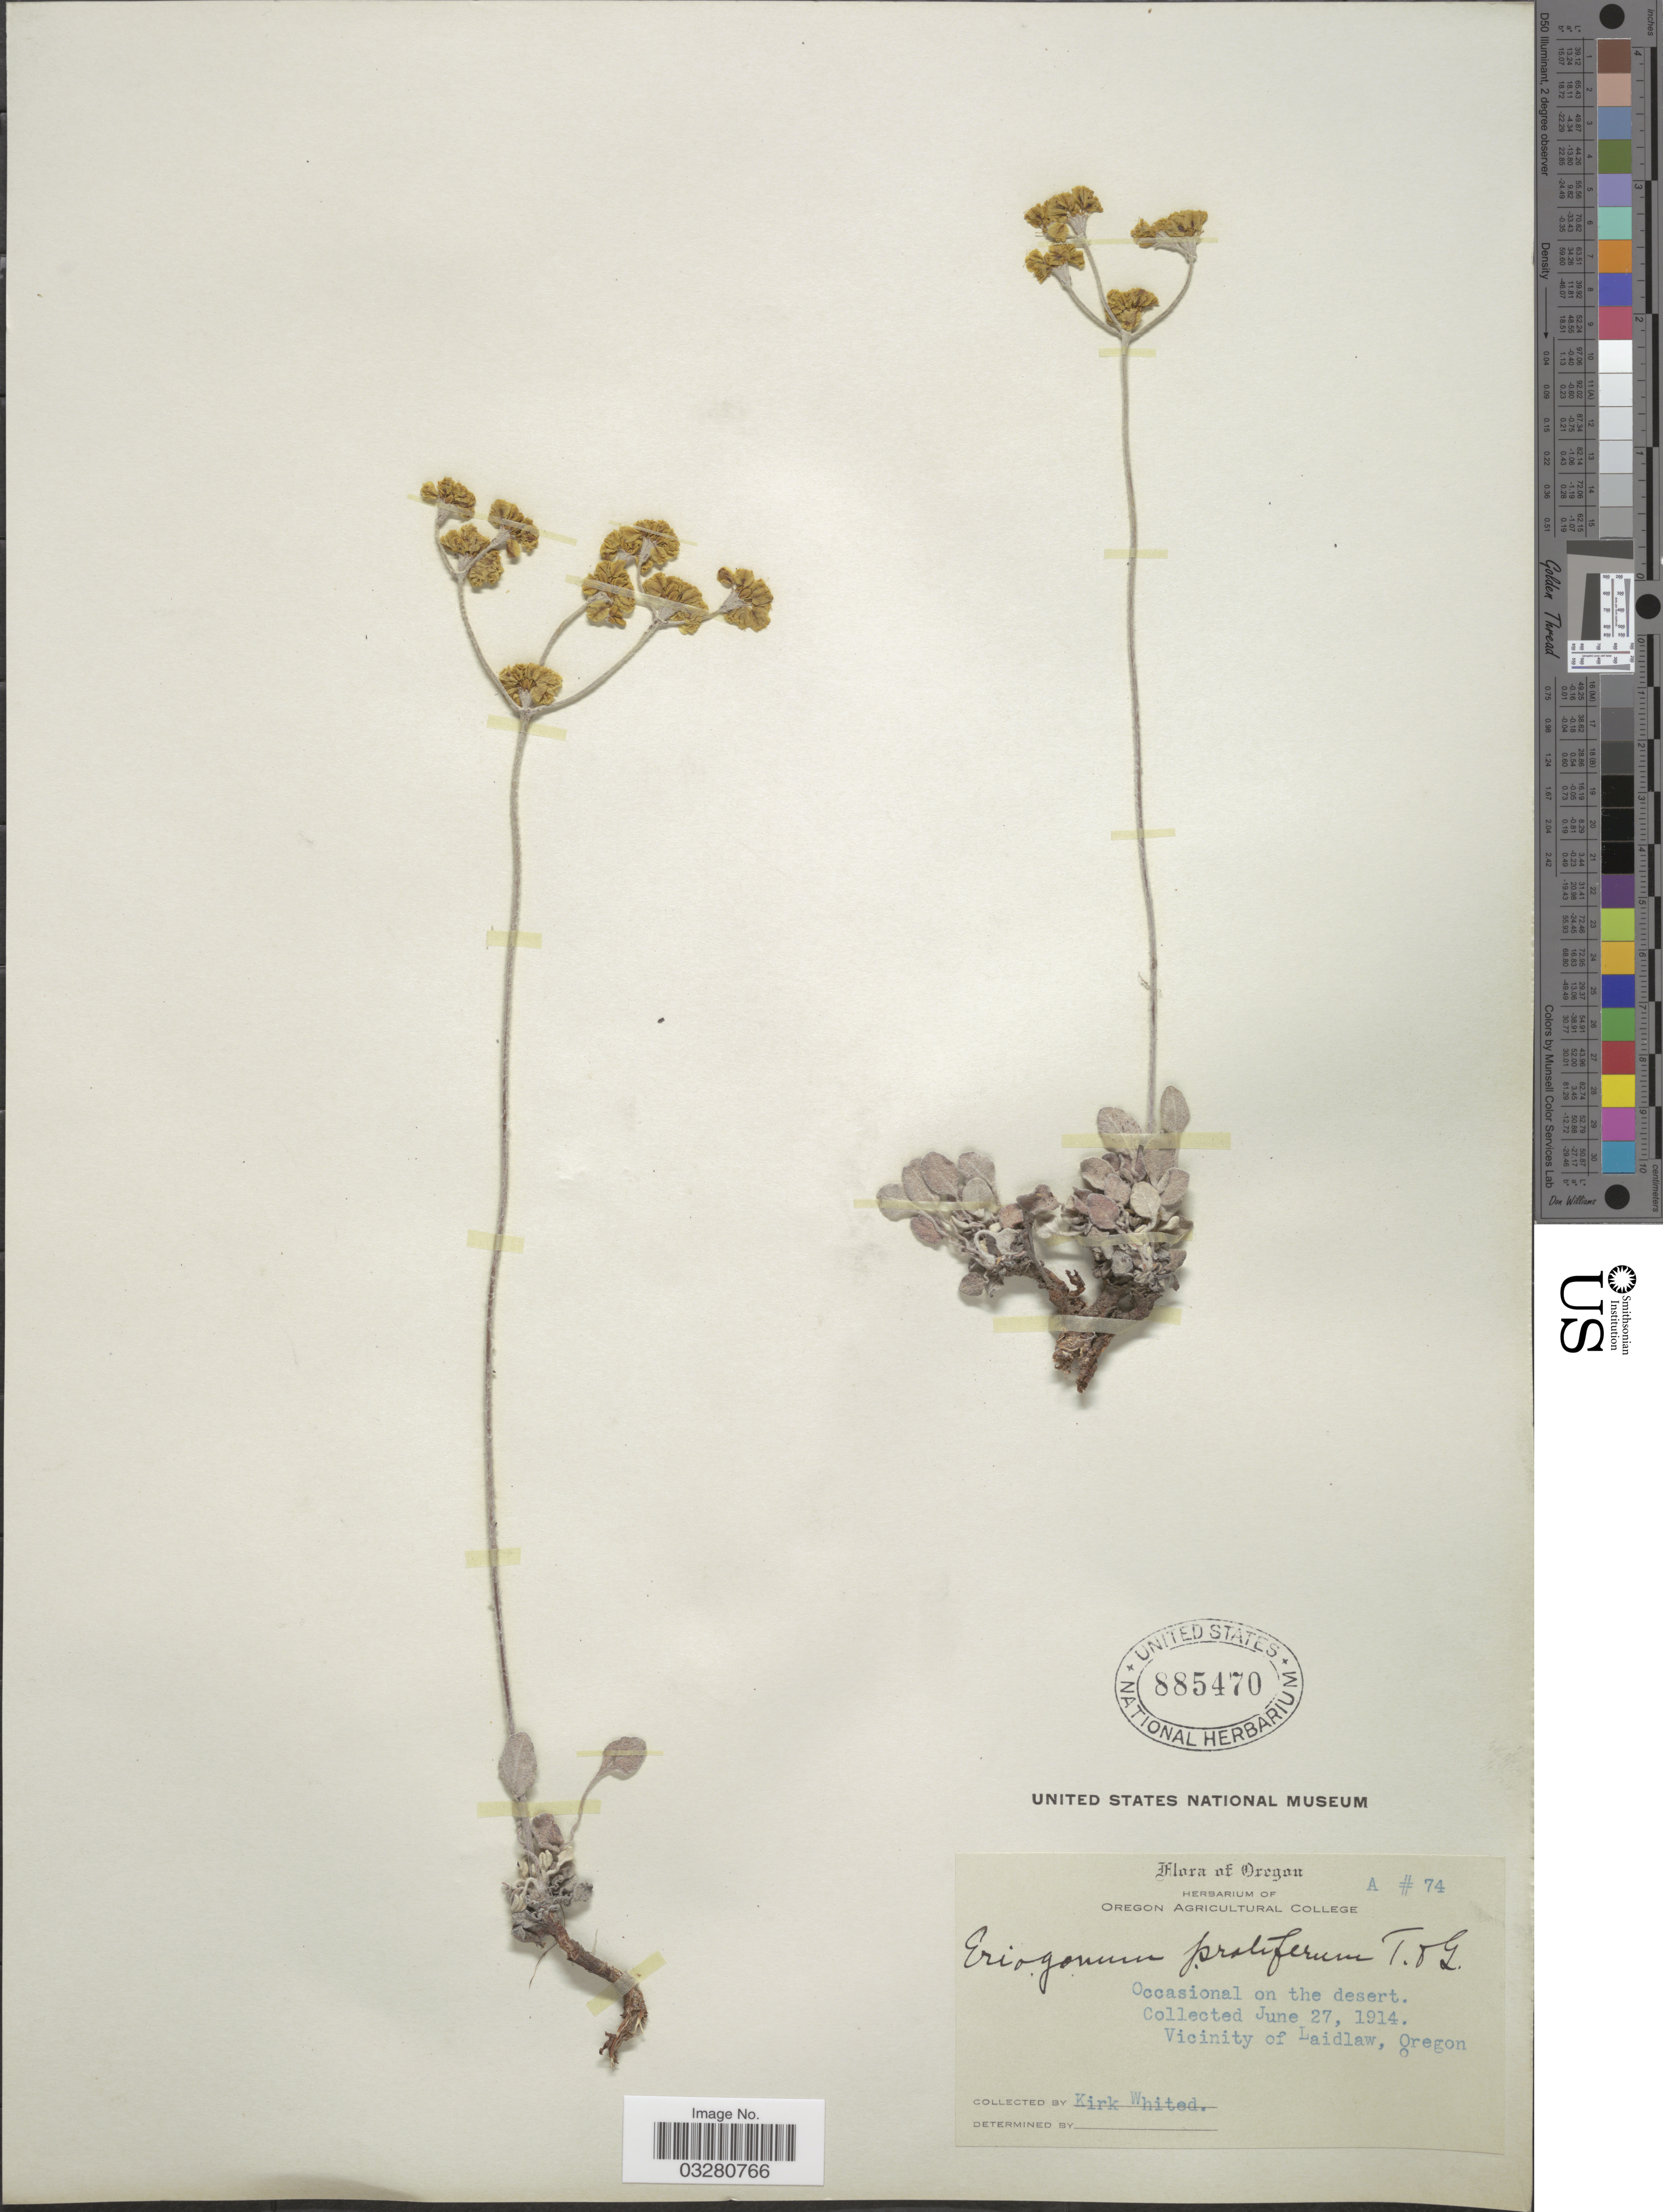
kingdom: Plantae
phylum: Tracheophyta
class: Magnoliopsida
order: Caryophyllales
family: Polygonaceae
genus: Eriogonum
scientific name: Eriogonum strictum subsp. anserinum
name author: (Greene) Munz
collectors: K. Whited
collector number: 74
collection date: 1914-06-27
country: United States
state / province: Oregon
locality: Vicinity of Laidlaw.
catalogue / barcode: US 885470